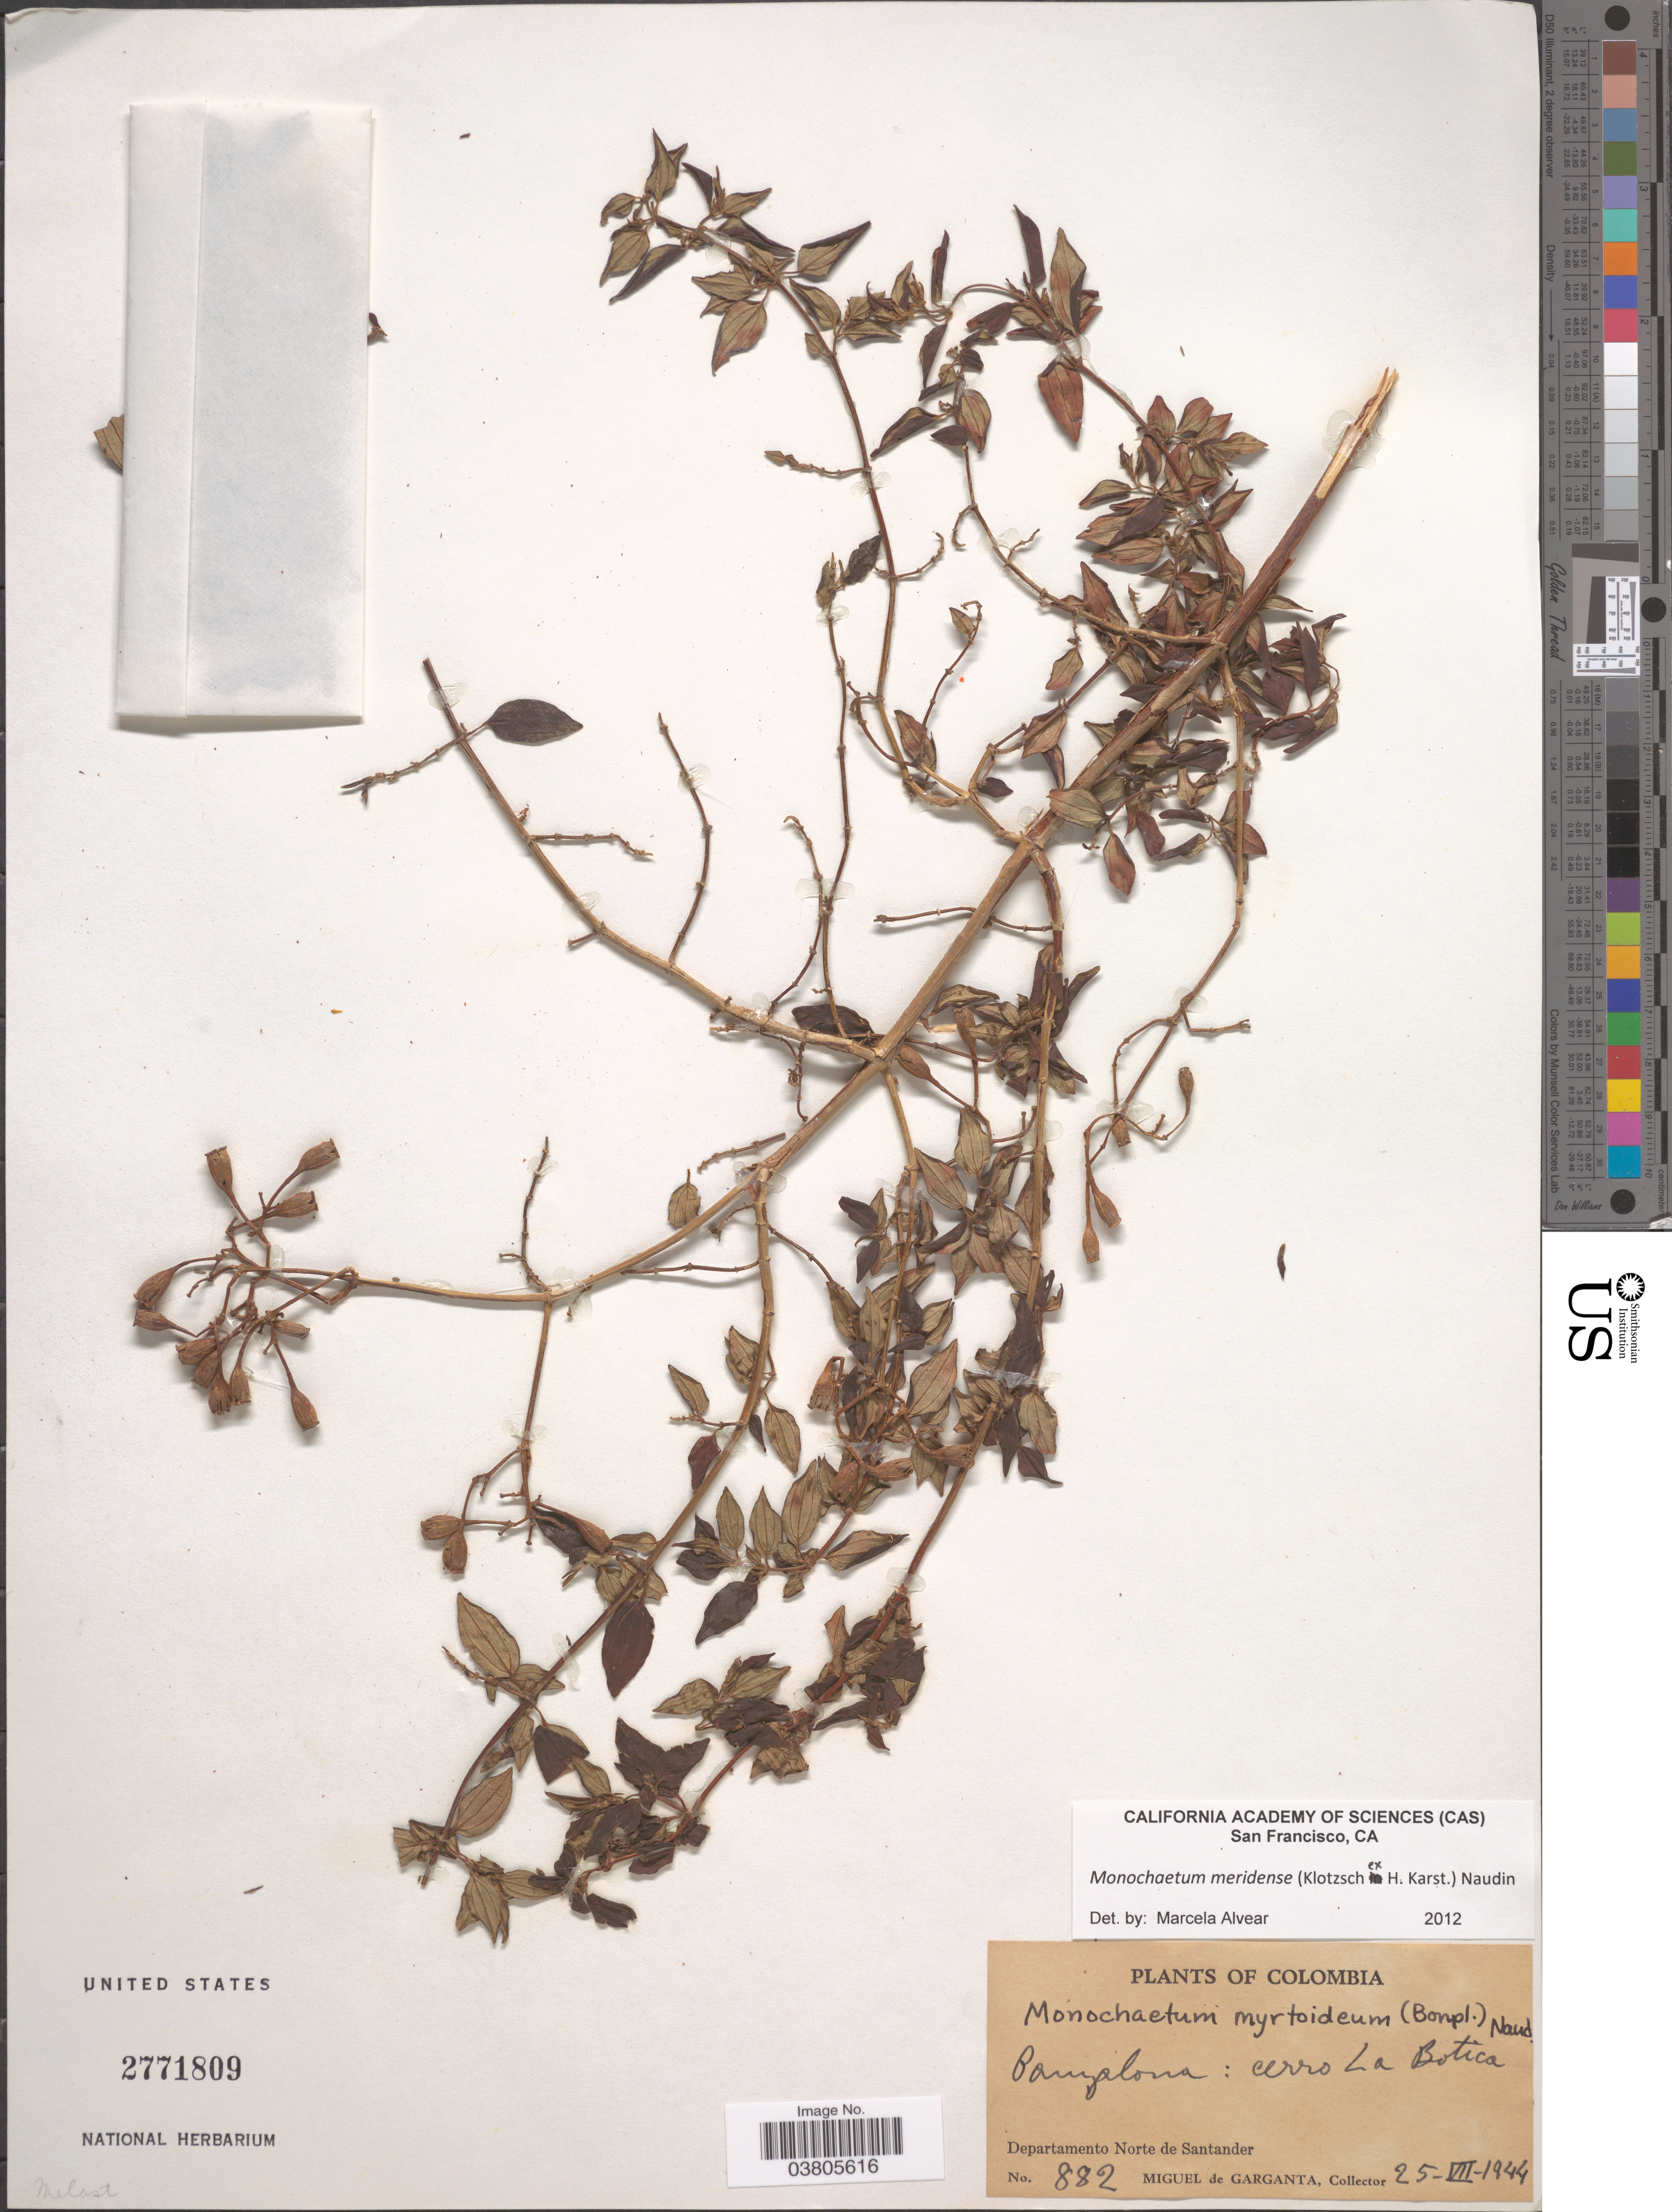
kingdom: Plantae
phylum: Tracheophyta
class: Magnoliopsida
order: Myrtales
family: Melastomataceae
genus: Monochaetum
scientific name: Monochaetum meridense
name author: (H. Karst.) Naudin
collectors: M. Garganta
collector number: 882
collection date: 1944-07-25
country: Colombia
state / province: Norte de Santander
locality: Pamplona: cerro La Botica. Departamento Norte de Santander.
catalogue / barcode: US 2771809